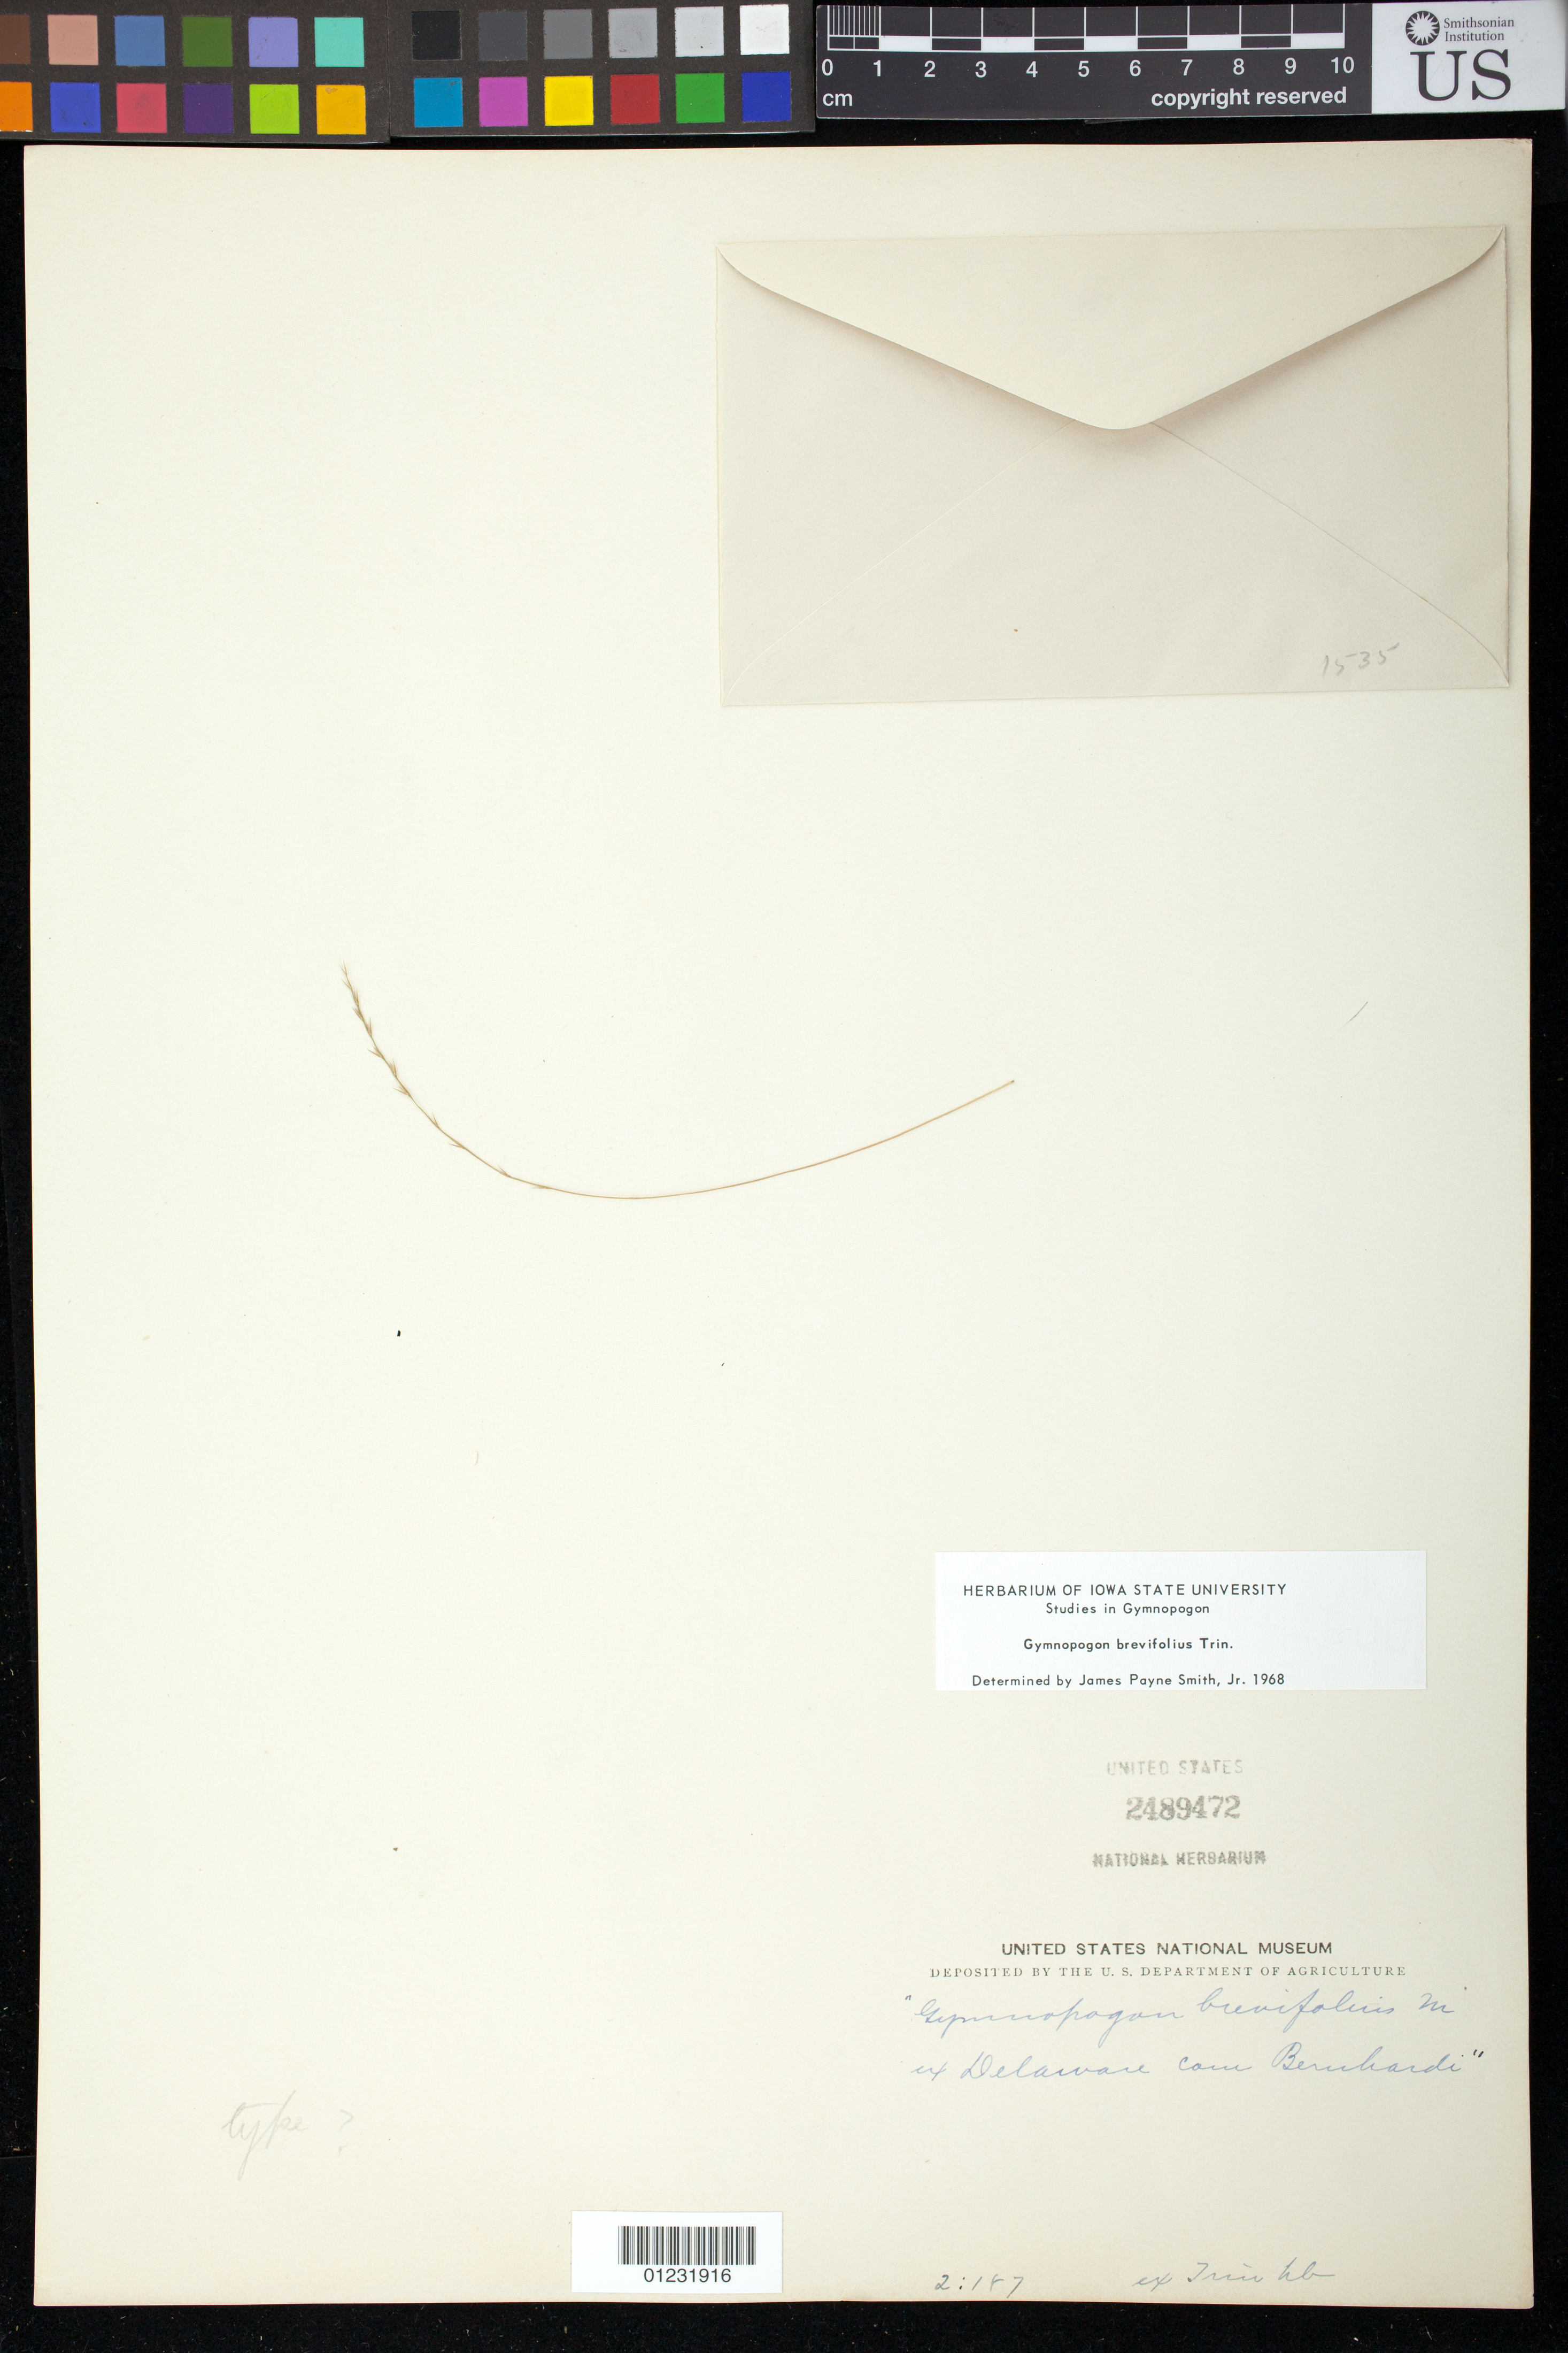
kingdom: Plantae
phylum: Tracheophyta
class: Liliopsida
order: Poales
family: Poaceae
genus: Gymnopogon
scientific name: Gymnopogon brevifolius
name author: Trin.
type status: Isotype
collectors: ex herb. Bernhardi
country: United States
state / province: Delaware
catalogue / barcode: US 2489472